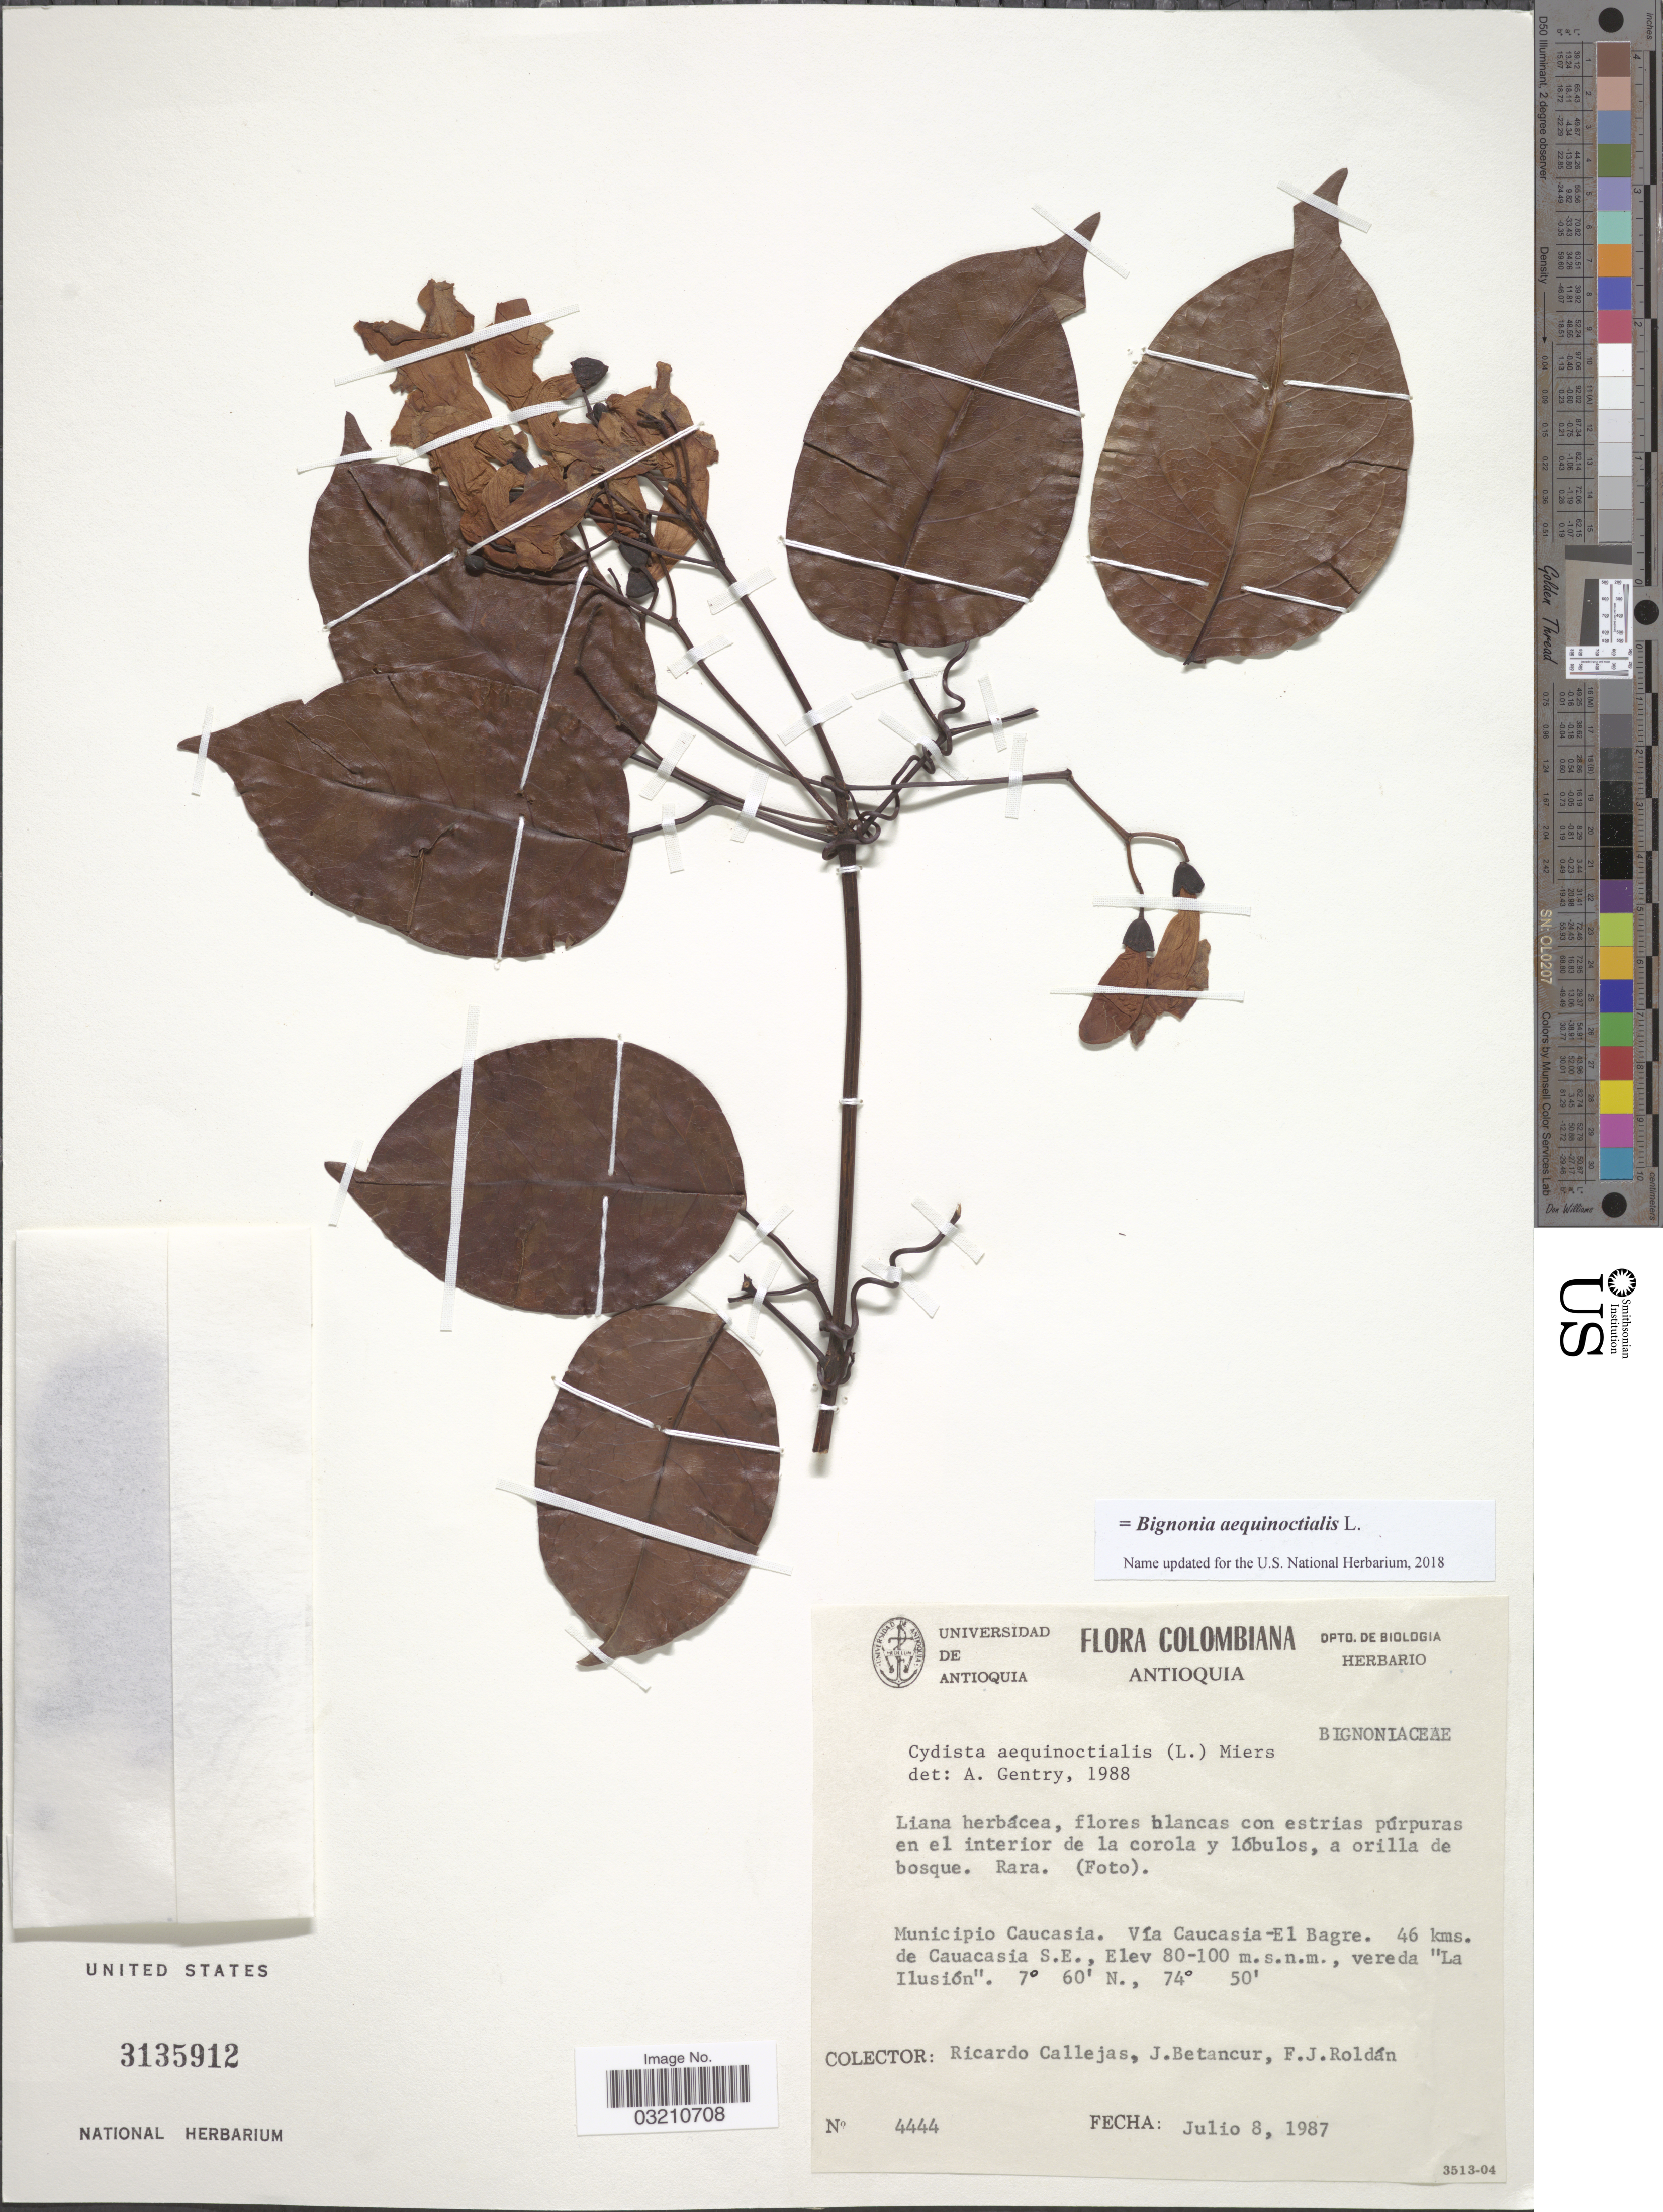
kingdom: Plantae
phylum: Tracheophyta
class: Magnoliopsida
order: Lamiales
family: Bignoniaceae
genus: Bignonia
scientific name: Bignonia aequinoctialis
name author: L.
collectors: R. Callejas, J. Betancur & F. J. Roldán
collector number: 4444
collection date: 1987-07-08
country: Colombia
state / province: Antioquia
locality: Municipio Caucasia. Vía Caucasia-El Bagre. 46 kms. de Cauacasia S.E., vereda "La Ilusión".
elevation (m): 80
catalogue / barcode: US 3135912